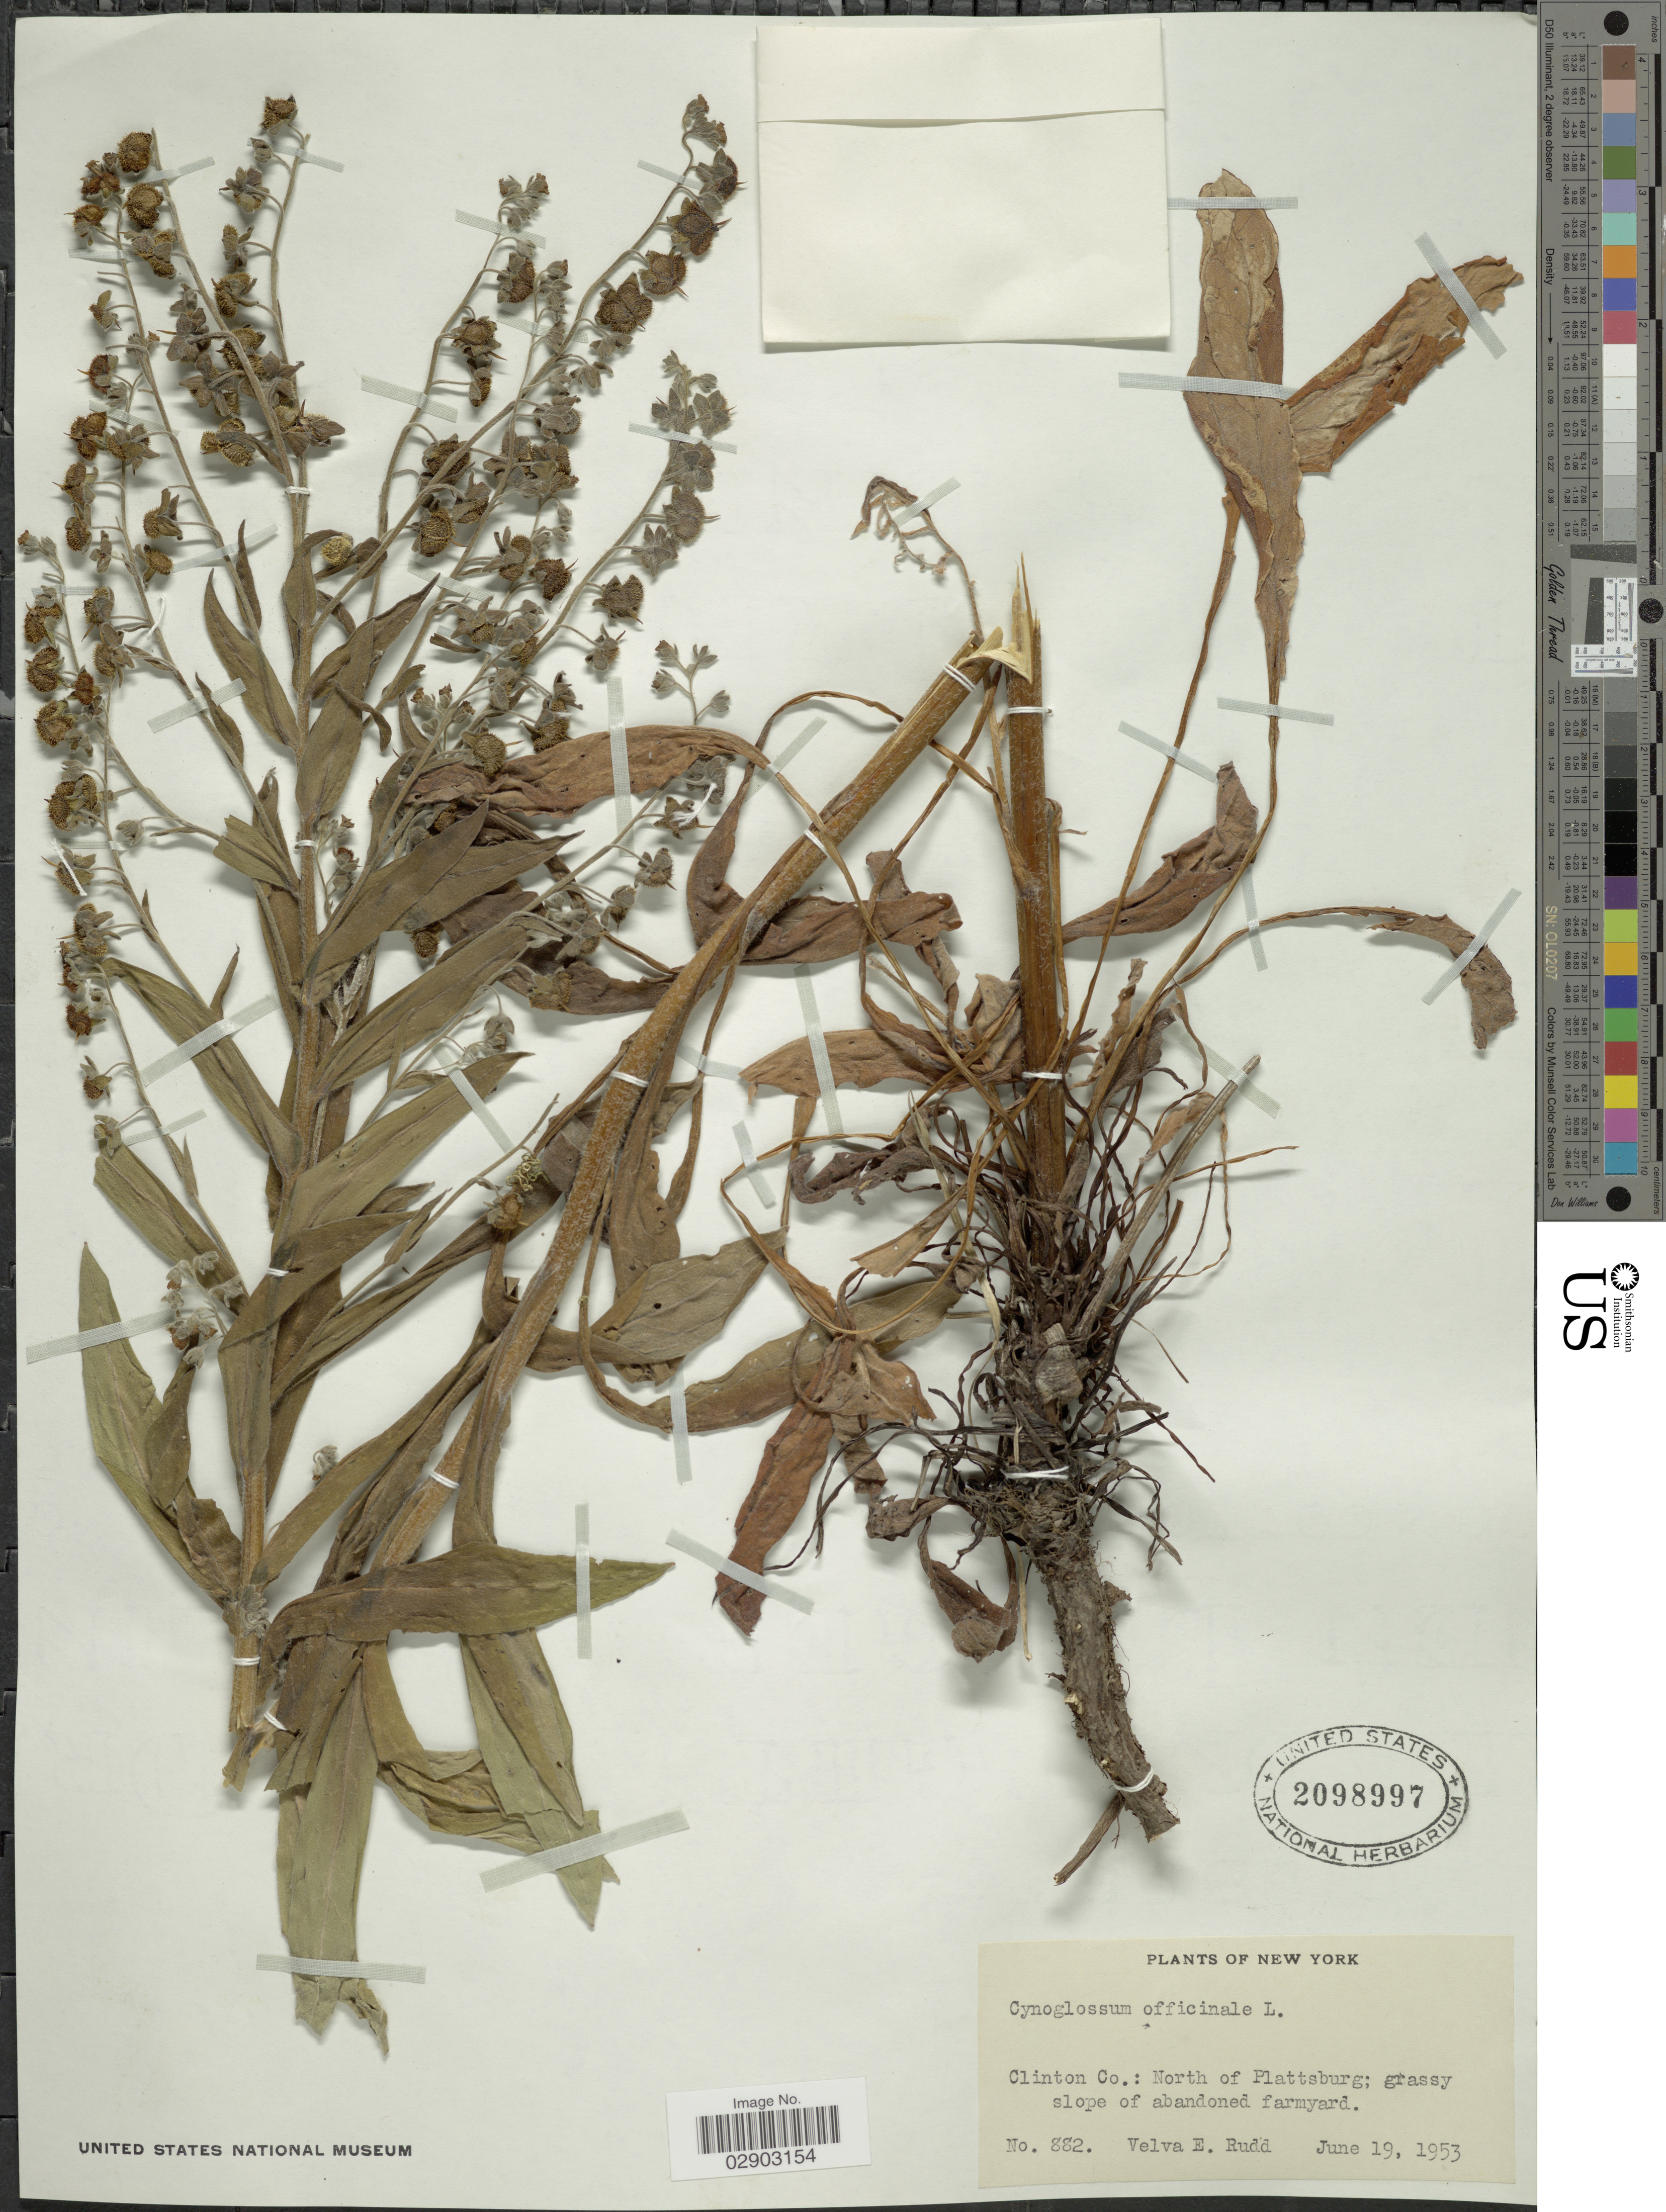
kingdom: Plantae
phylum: Tracheophyta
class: Magnoliopsida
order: Boraginales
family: Boraginaceae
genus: Cynoglossum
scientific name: Cynoglossum officinale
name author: L.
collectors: V. E. Rudd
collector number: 882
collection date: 1953-06-19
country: United States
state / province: New York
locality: Clinton Co.: North of Plattsburg.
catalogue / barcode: US 2098997